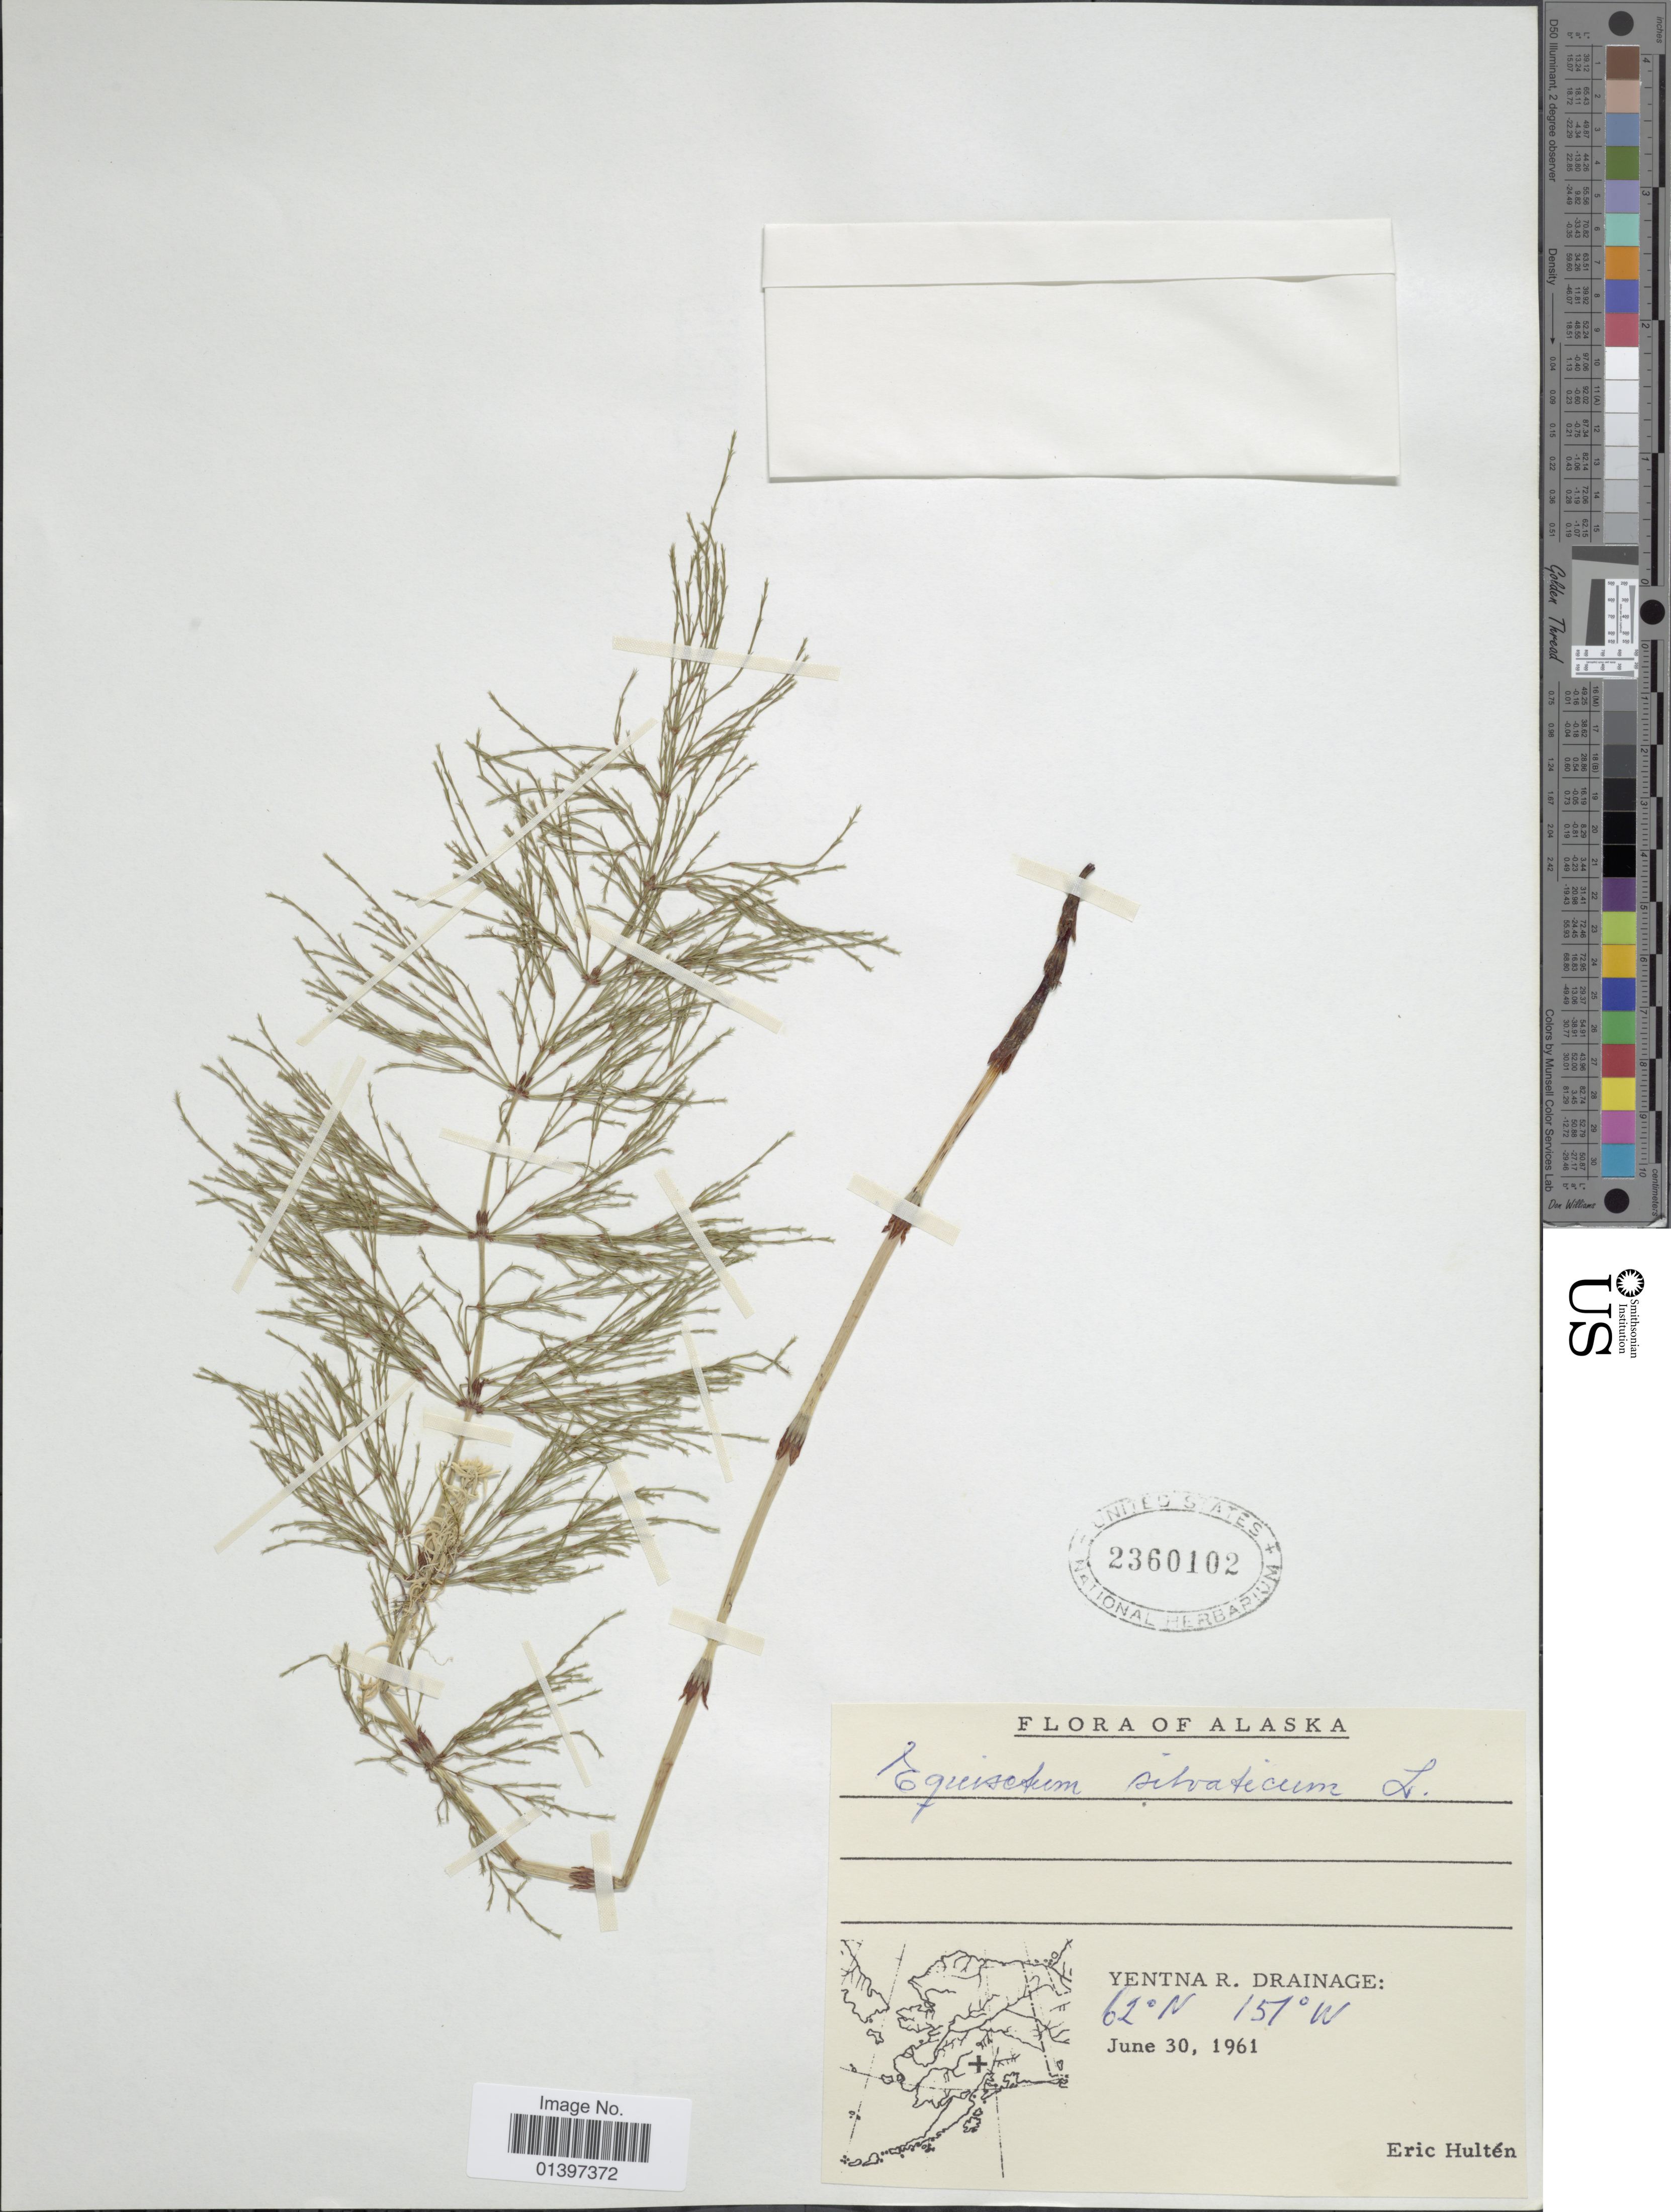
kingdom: Plantae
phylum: Tracheophyta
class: Polypodiopsida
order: Equisetales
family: Equisetaceae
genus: Equisetum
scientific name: Equisetum sylvaticum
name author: L.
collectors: E. G. Hultén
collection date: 1961-06-30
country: United States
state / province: Alaska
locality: Yentna R. Drainage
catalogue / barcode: US 2360102